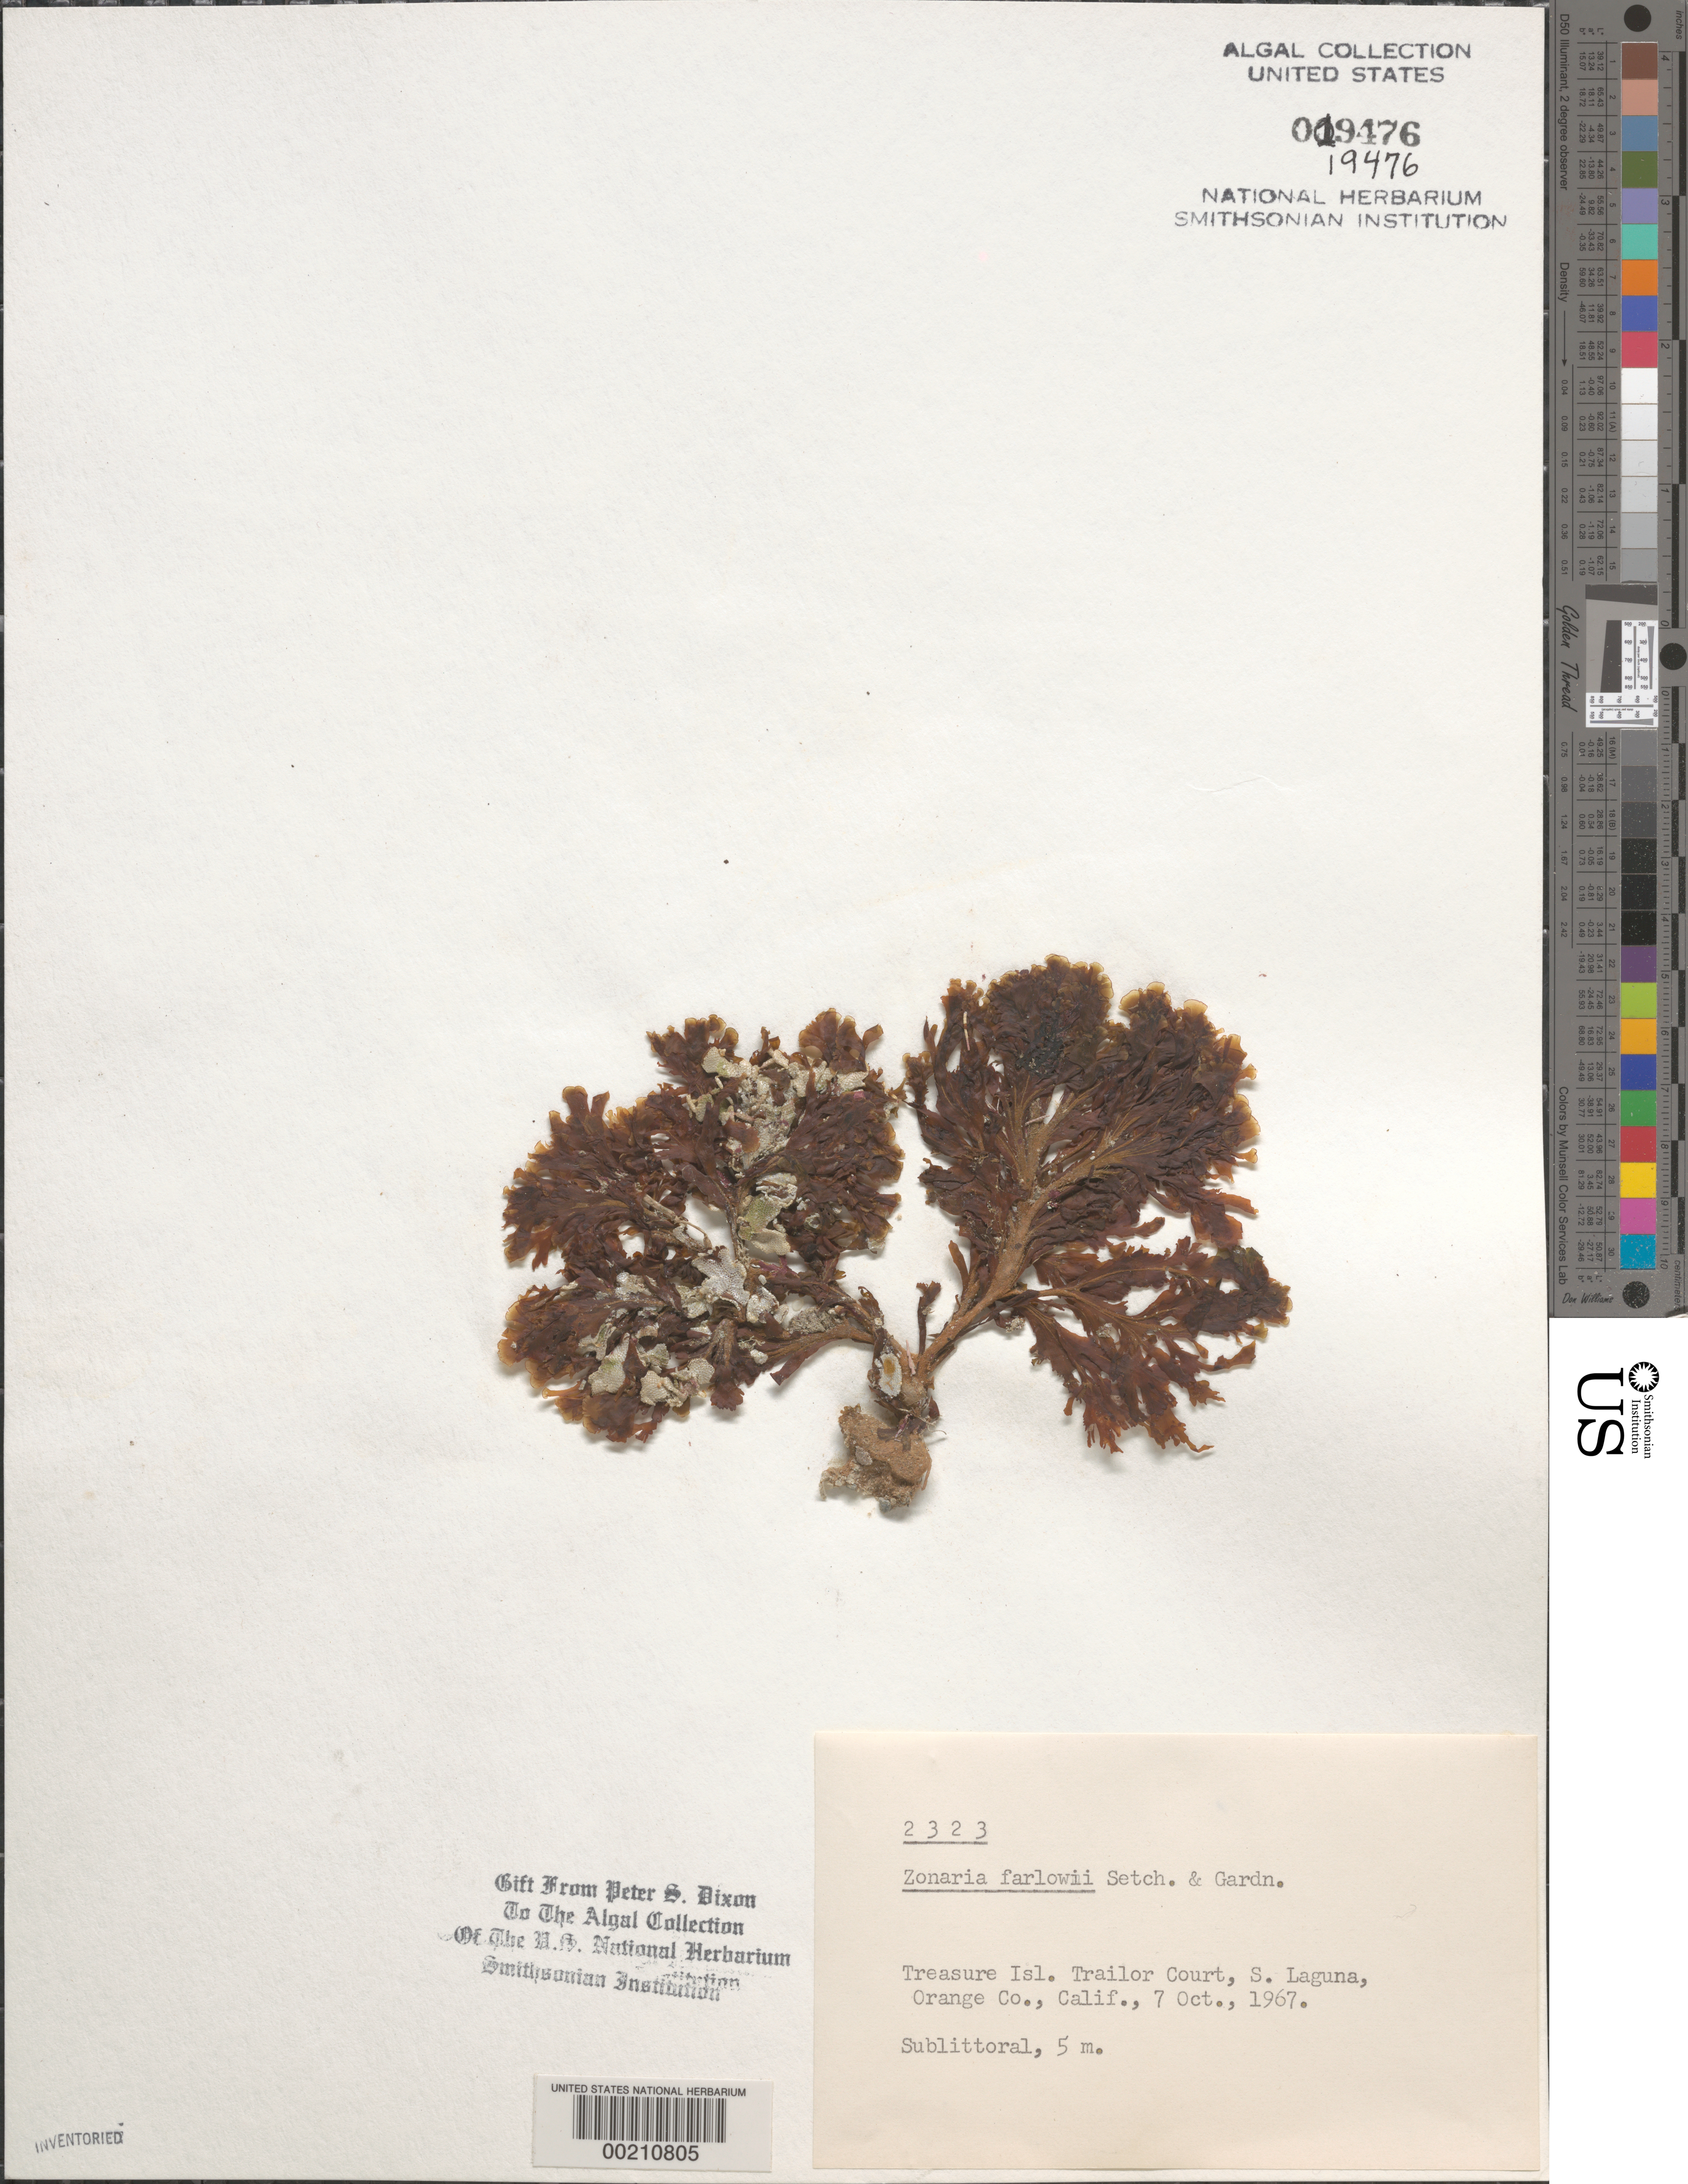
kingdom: Chromista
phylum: Ochrophyta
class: Phaeophyceae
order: Dictyotales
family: Dictyotaceae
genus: Zonaria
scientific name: Zonaria farlowii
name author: Setch. & N.L. Gardner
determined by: Dixon, P. S.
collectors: P. S. Dixon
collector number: PSD 2323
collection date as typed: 07 Oct 1967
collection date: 1967-10-07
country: United States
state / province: California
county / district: Orange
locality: South Laguna, Treasure Island Trailer Court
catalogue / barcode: US 19476